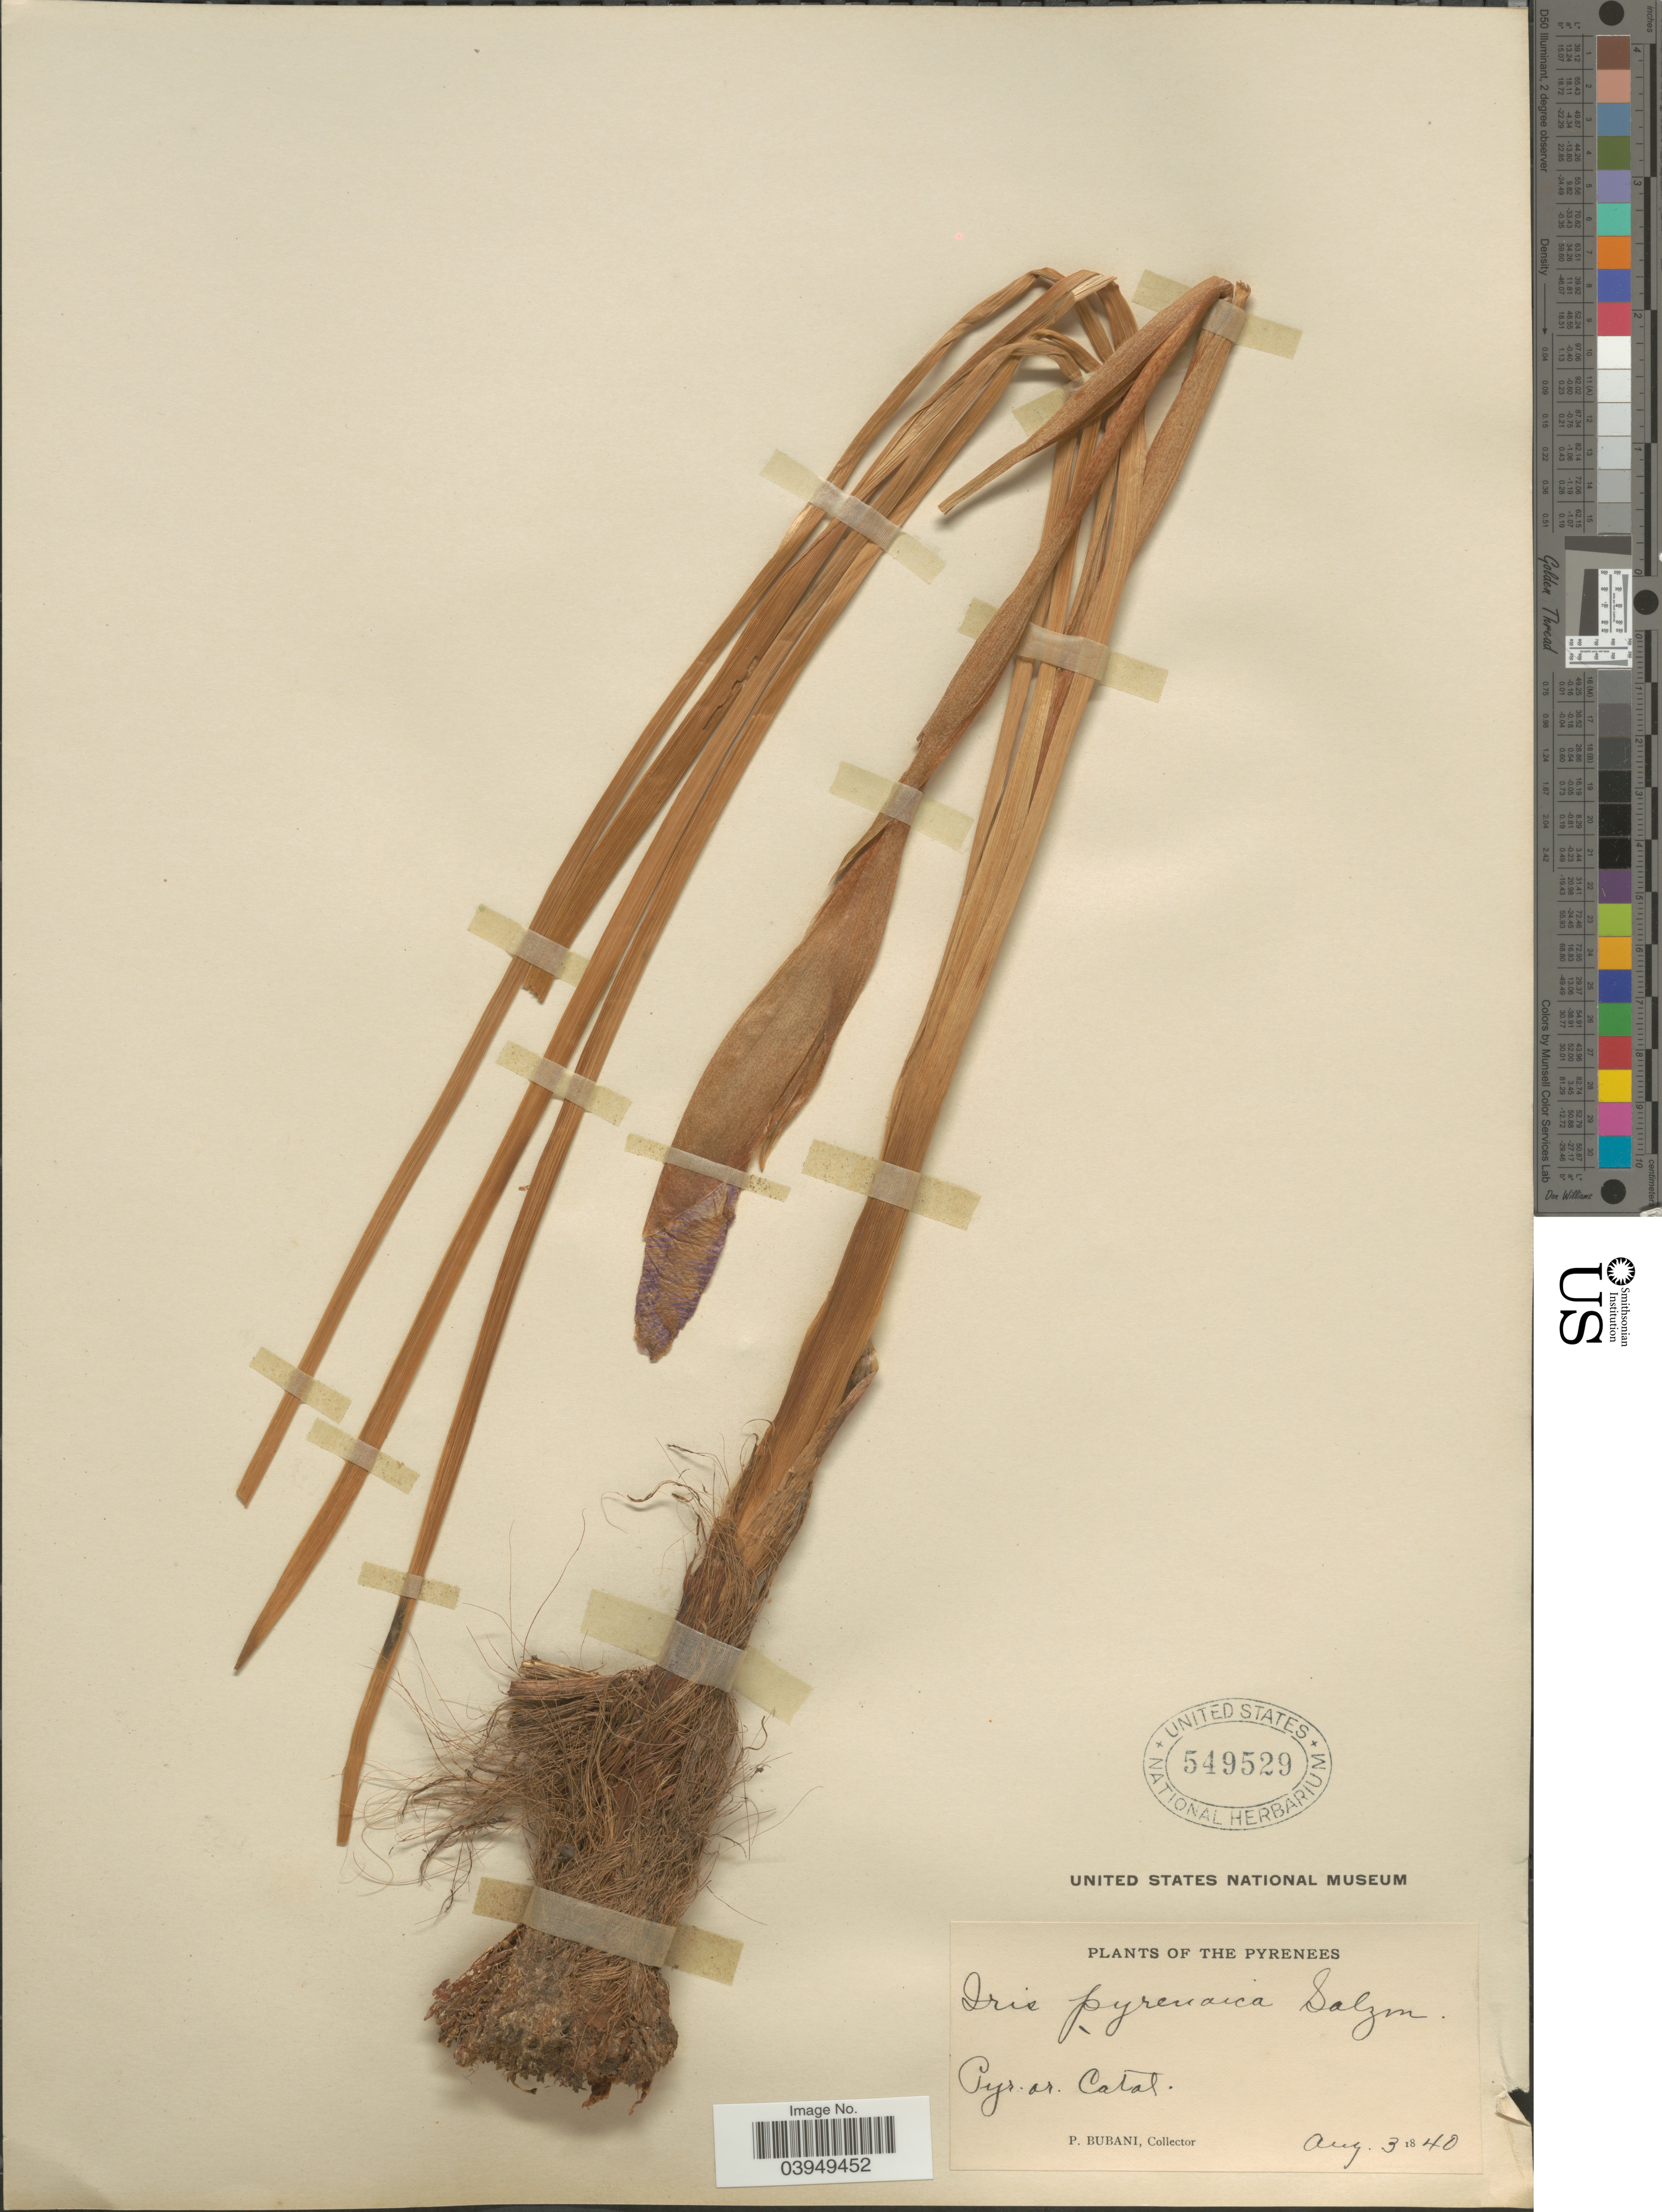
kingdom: Plantae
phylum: Tracheophyta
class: Liliopsida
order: Asparagales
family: Iridaceae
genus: Iris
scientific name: Iris pyrenaica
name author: L.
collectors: P. Bubani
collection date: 1840-08-03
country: France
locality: The Pyrenees. Pyr. or Catal.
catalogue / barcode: US 549529